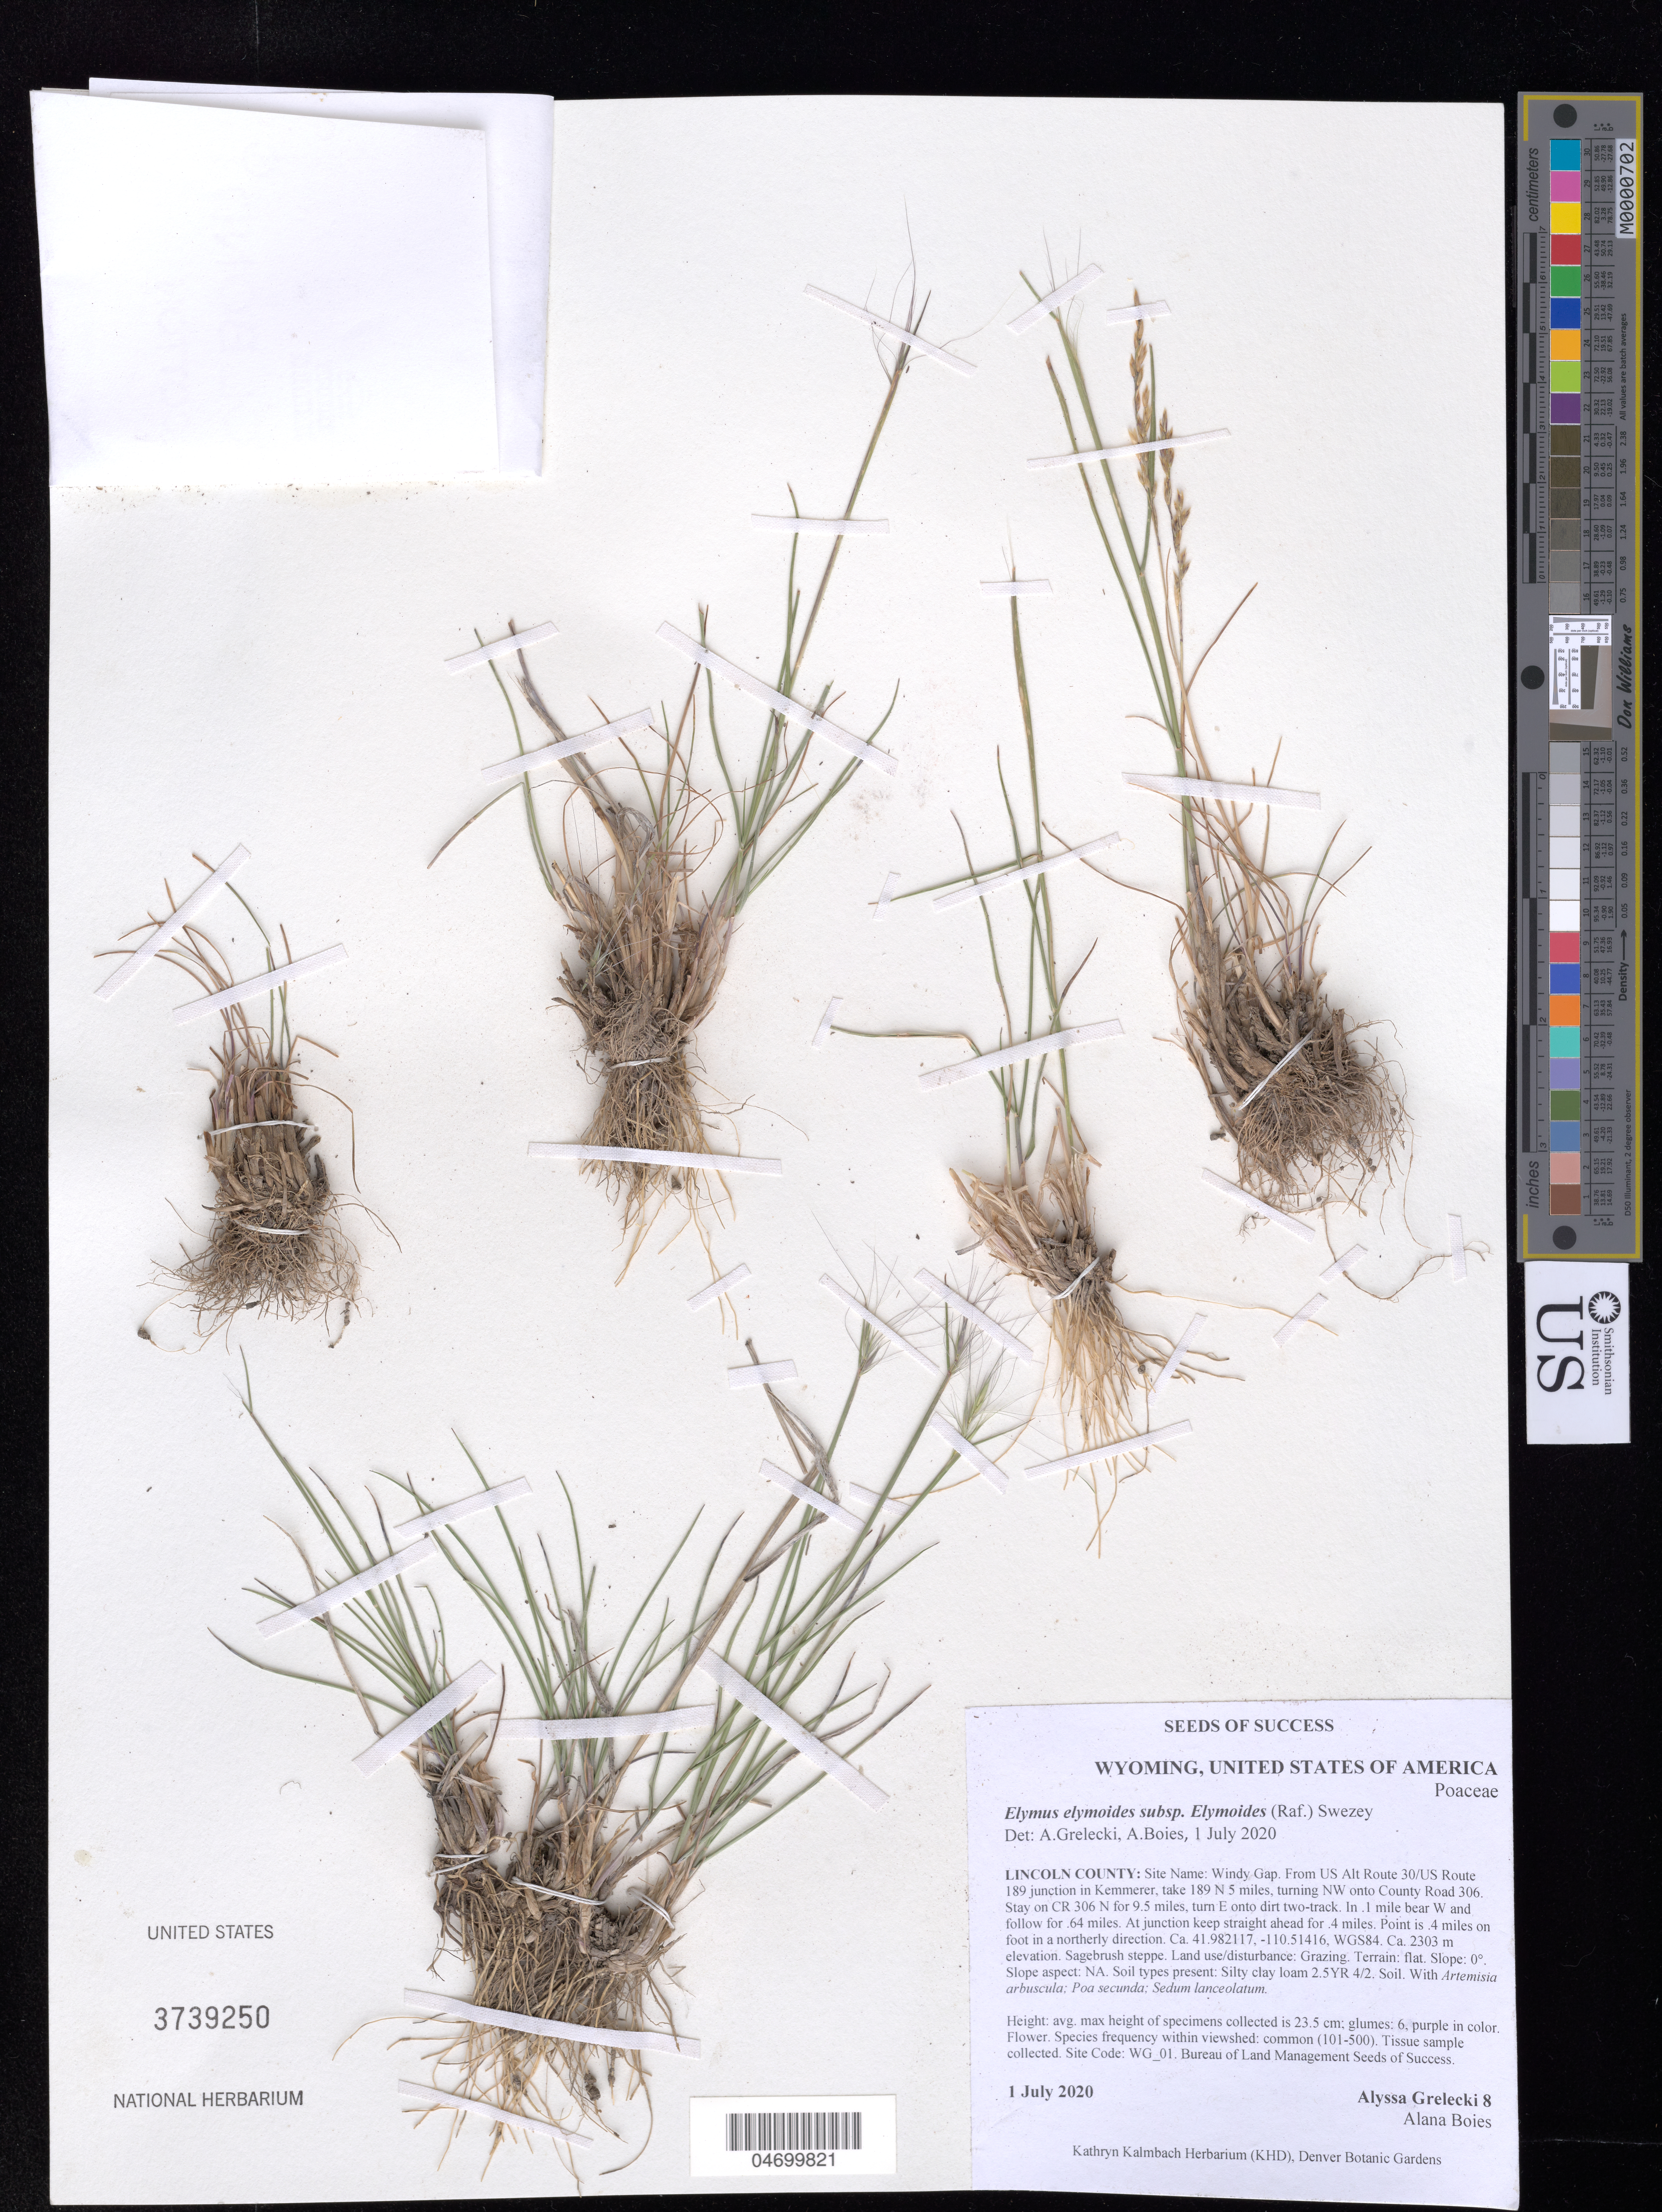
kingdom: Plantae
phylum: Tracheophyta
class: Liliopsida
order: Poales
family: Poaceae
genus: Elymus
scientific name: Elymus elymoides subsp. elymoides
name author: (Raf.) Swezey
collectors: A. Grelecki & A. Boies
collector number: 8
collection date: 2020-07-01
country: United States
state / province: Wyoming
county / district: Lincoln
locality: Windy Gap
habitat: Sagebrush steppe. Silty clay loam soil. With Poa secunda, Artemisia abruscula, Sedum lanceolatum.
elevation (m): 2303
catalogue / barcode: US 3739250